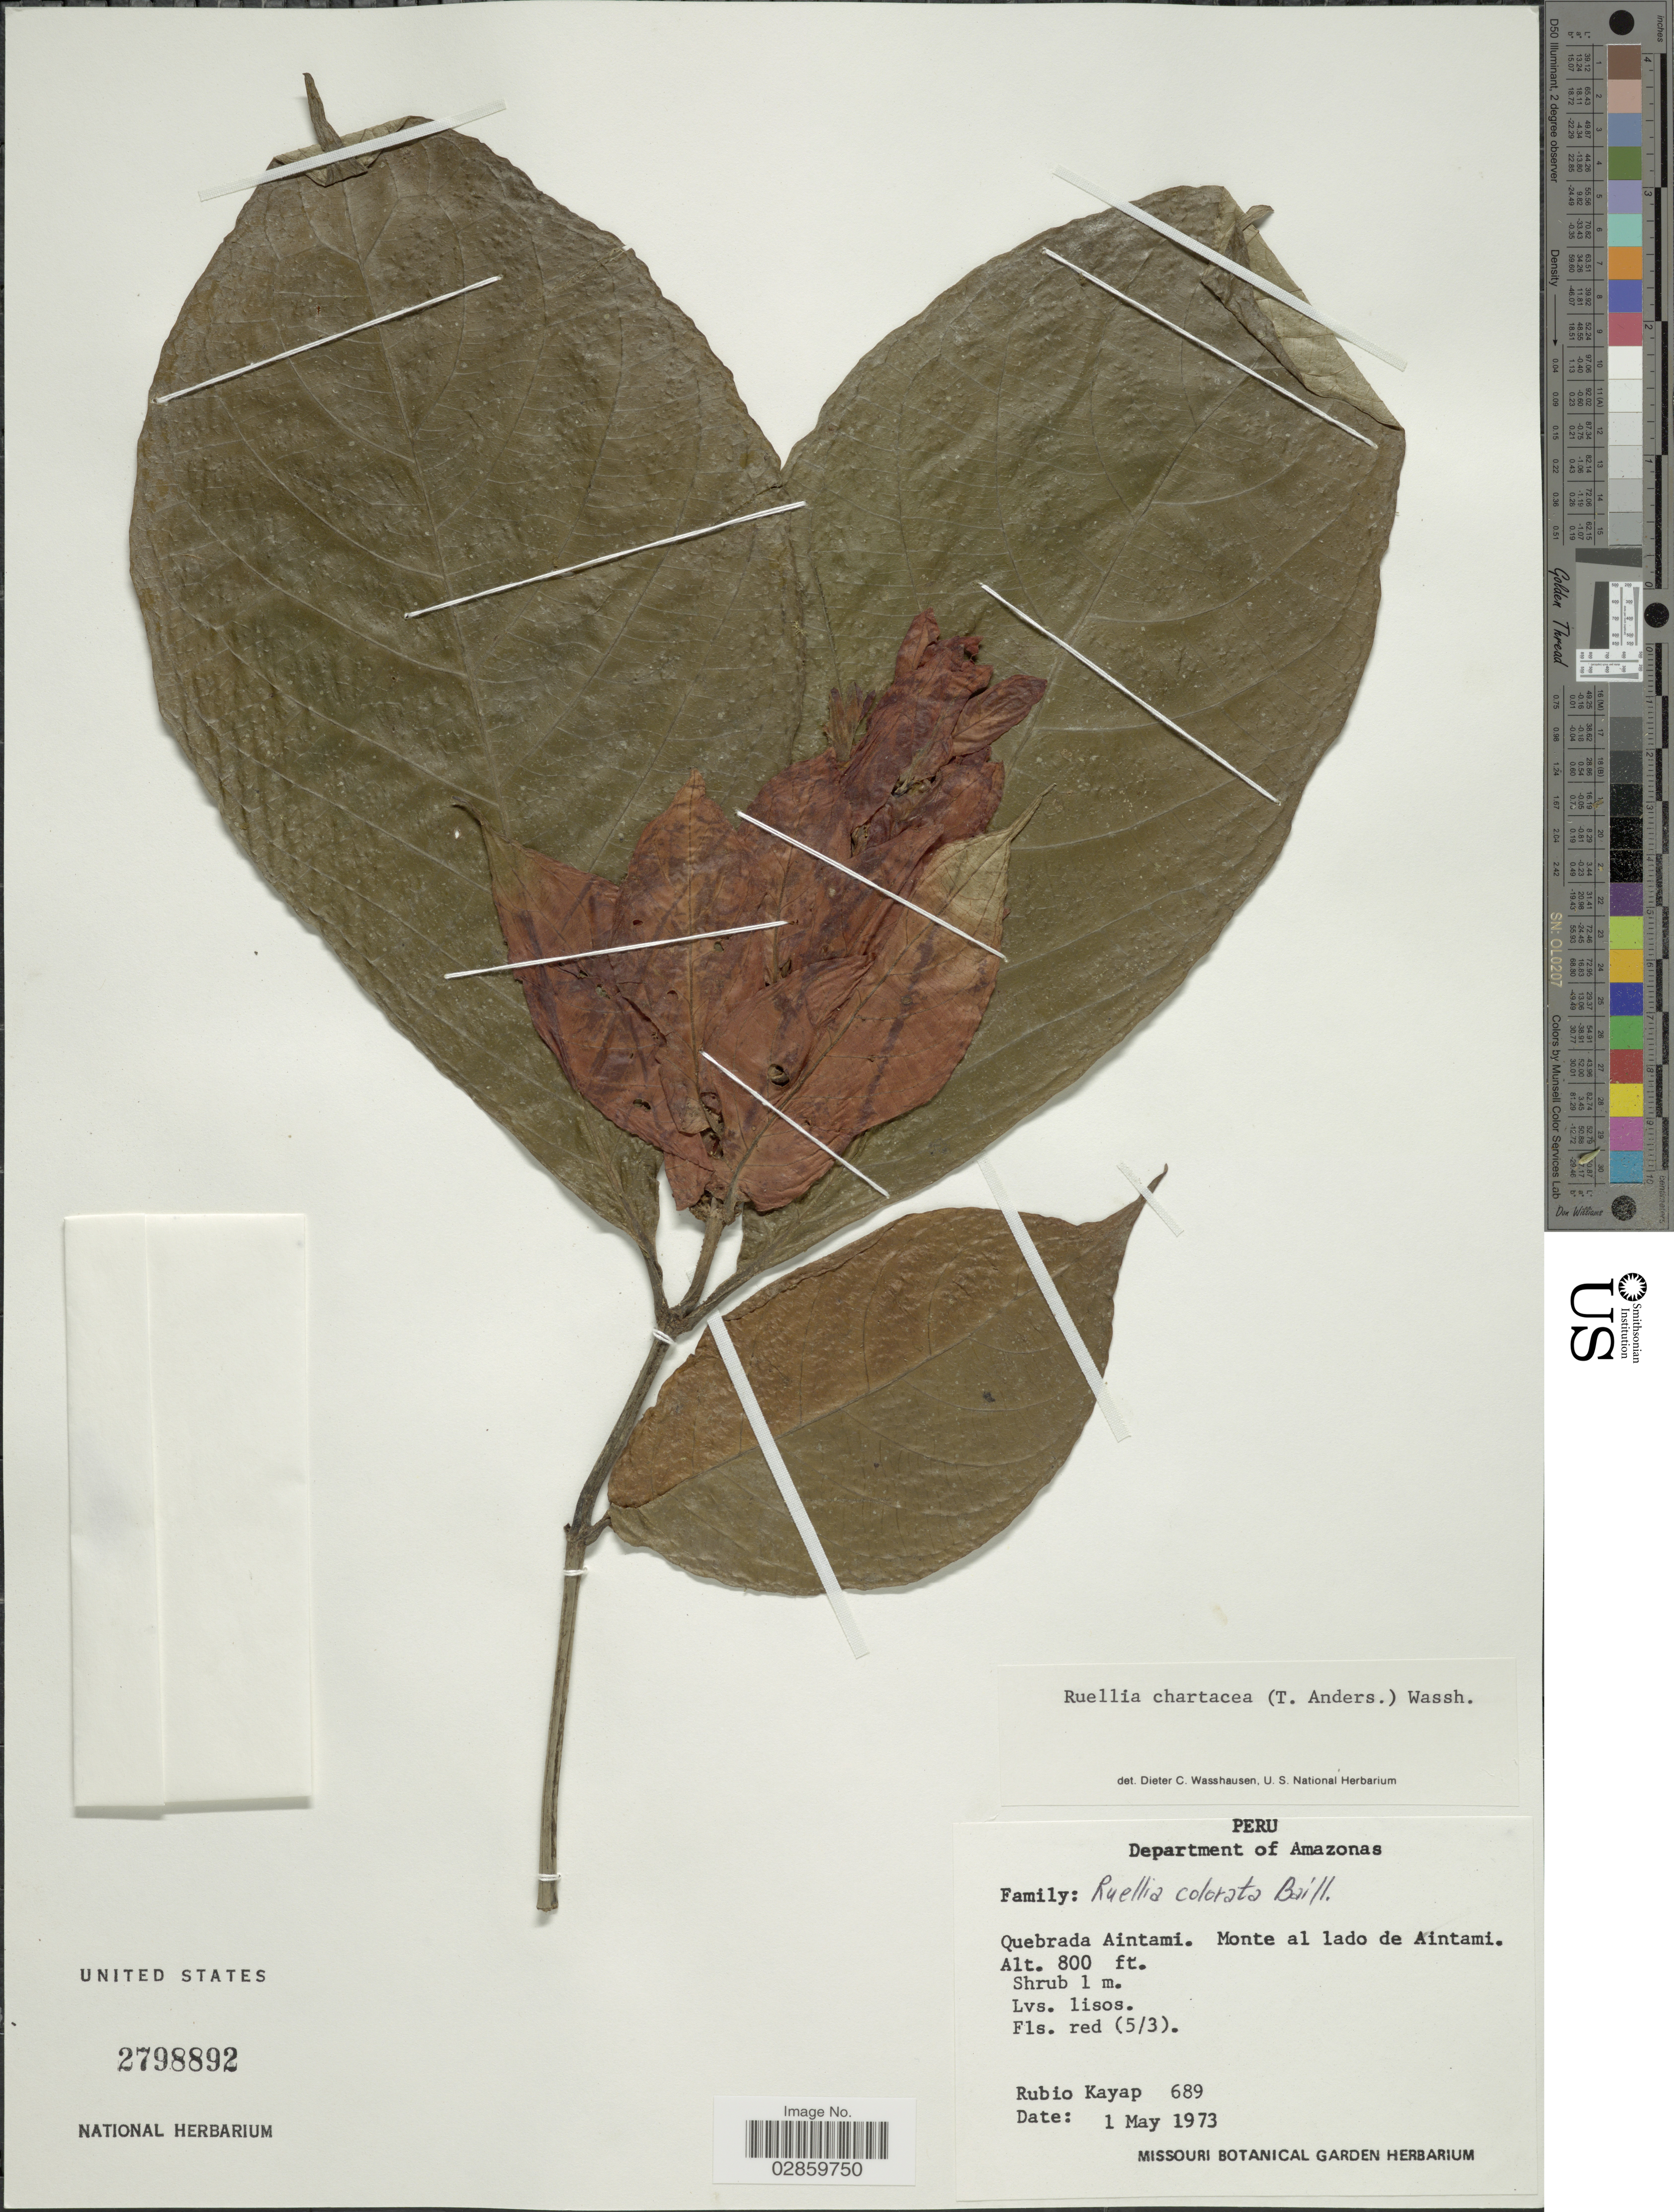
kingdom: Plantae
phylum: Tracheophyta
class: Magnoliopsida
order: Lamiales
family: Acanthaceae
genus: Ruellia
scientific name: Ruellia chartacea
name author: (T. Anderson) Wassh.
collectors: R. Kayap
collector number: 689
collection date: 1973-05-01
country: Peru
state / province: Amazonas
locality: Department of Amazonas. Quebrada Aintami. Monte al lado de Aintami.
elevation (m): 244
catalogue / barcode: US 2798892